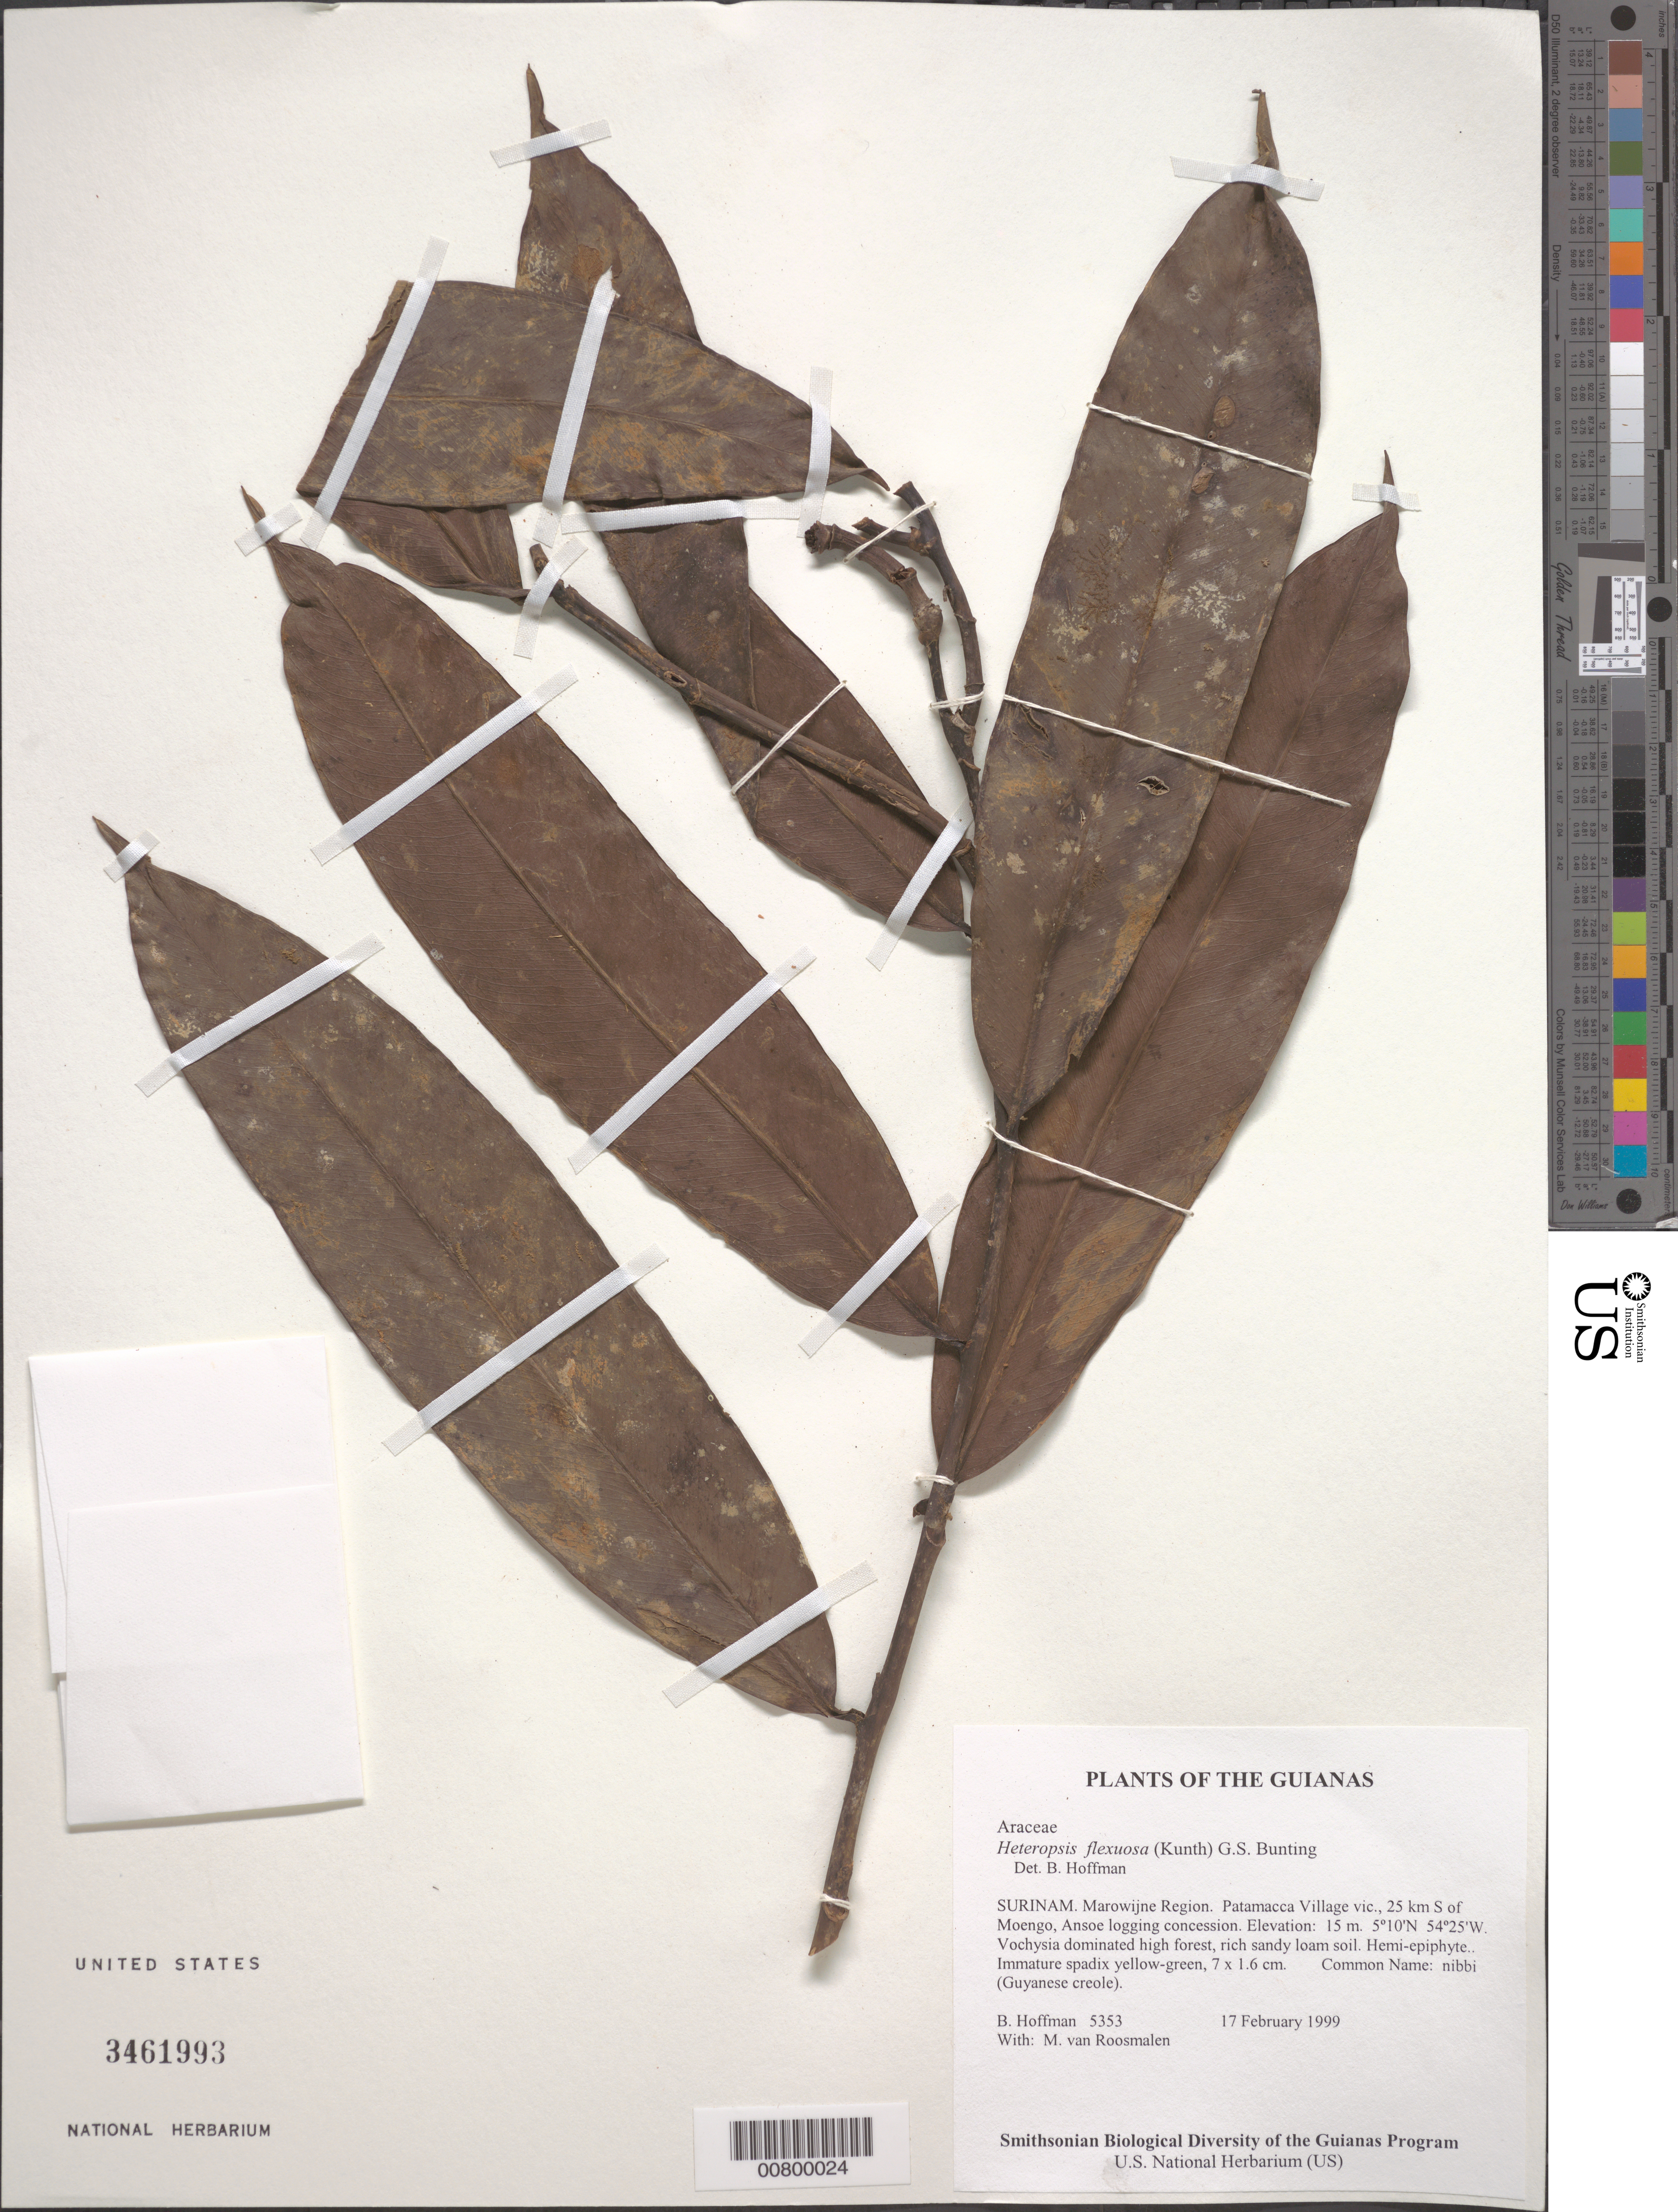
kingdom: Plantae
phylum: Tracheophyta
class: Liliopsida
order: Alismatales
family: Araceae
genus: Heteropsis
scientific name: Heteropsis flexuosa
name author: (Kunth) G.S. Bunting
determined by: Hoffman, Bruce, (US), Smithsonian Institution - National Museum of Natural History (UNITED STATES)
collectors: B. Hoffman & M. Roosmalen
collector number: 5353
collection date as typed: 17 February 1999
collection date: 1999-02-17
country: Suriname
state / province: Marowijne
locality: Patamacca Village vic., 25 km S of Moengo, Ansoe logging concession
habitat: Vochysia dominated high forest, rich sandy loam soil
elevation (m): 15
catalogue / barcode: US 3461993